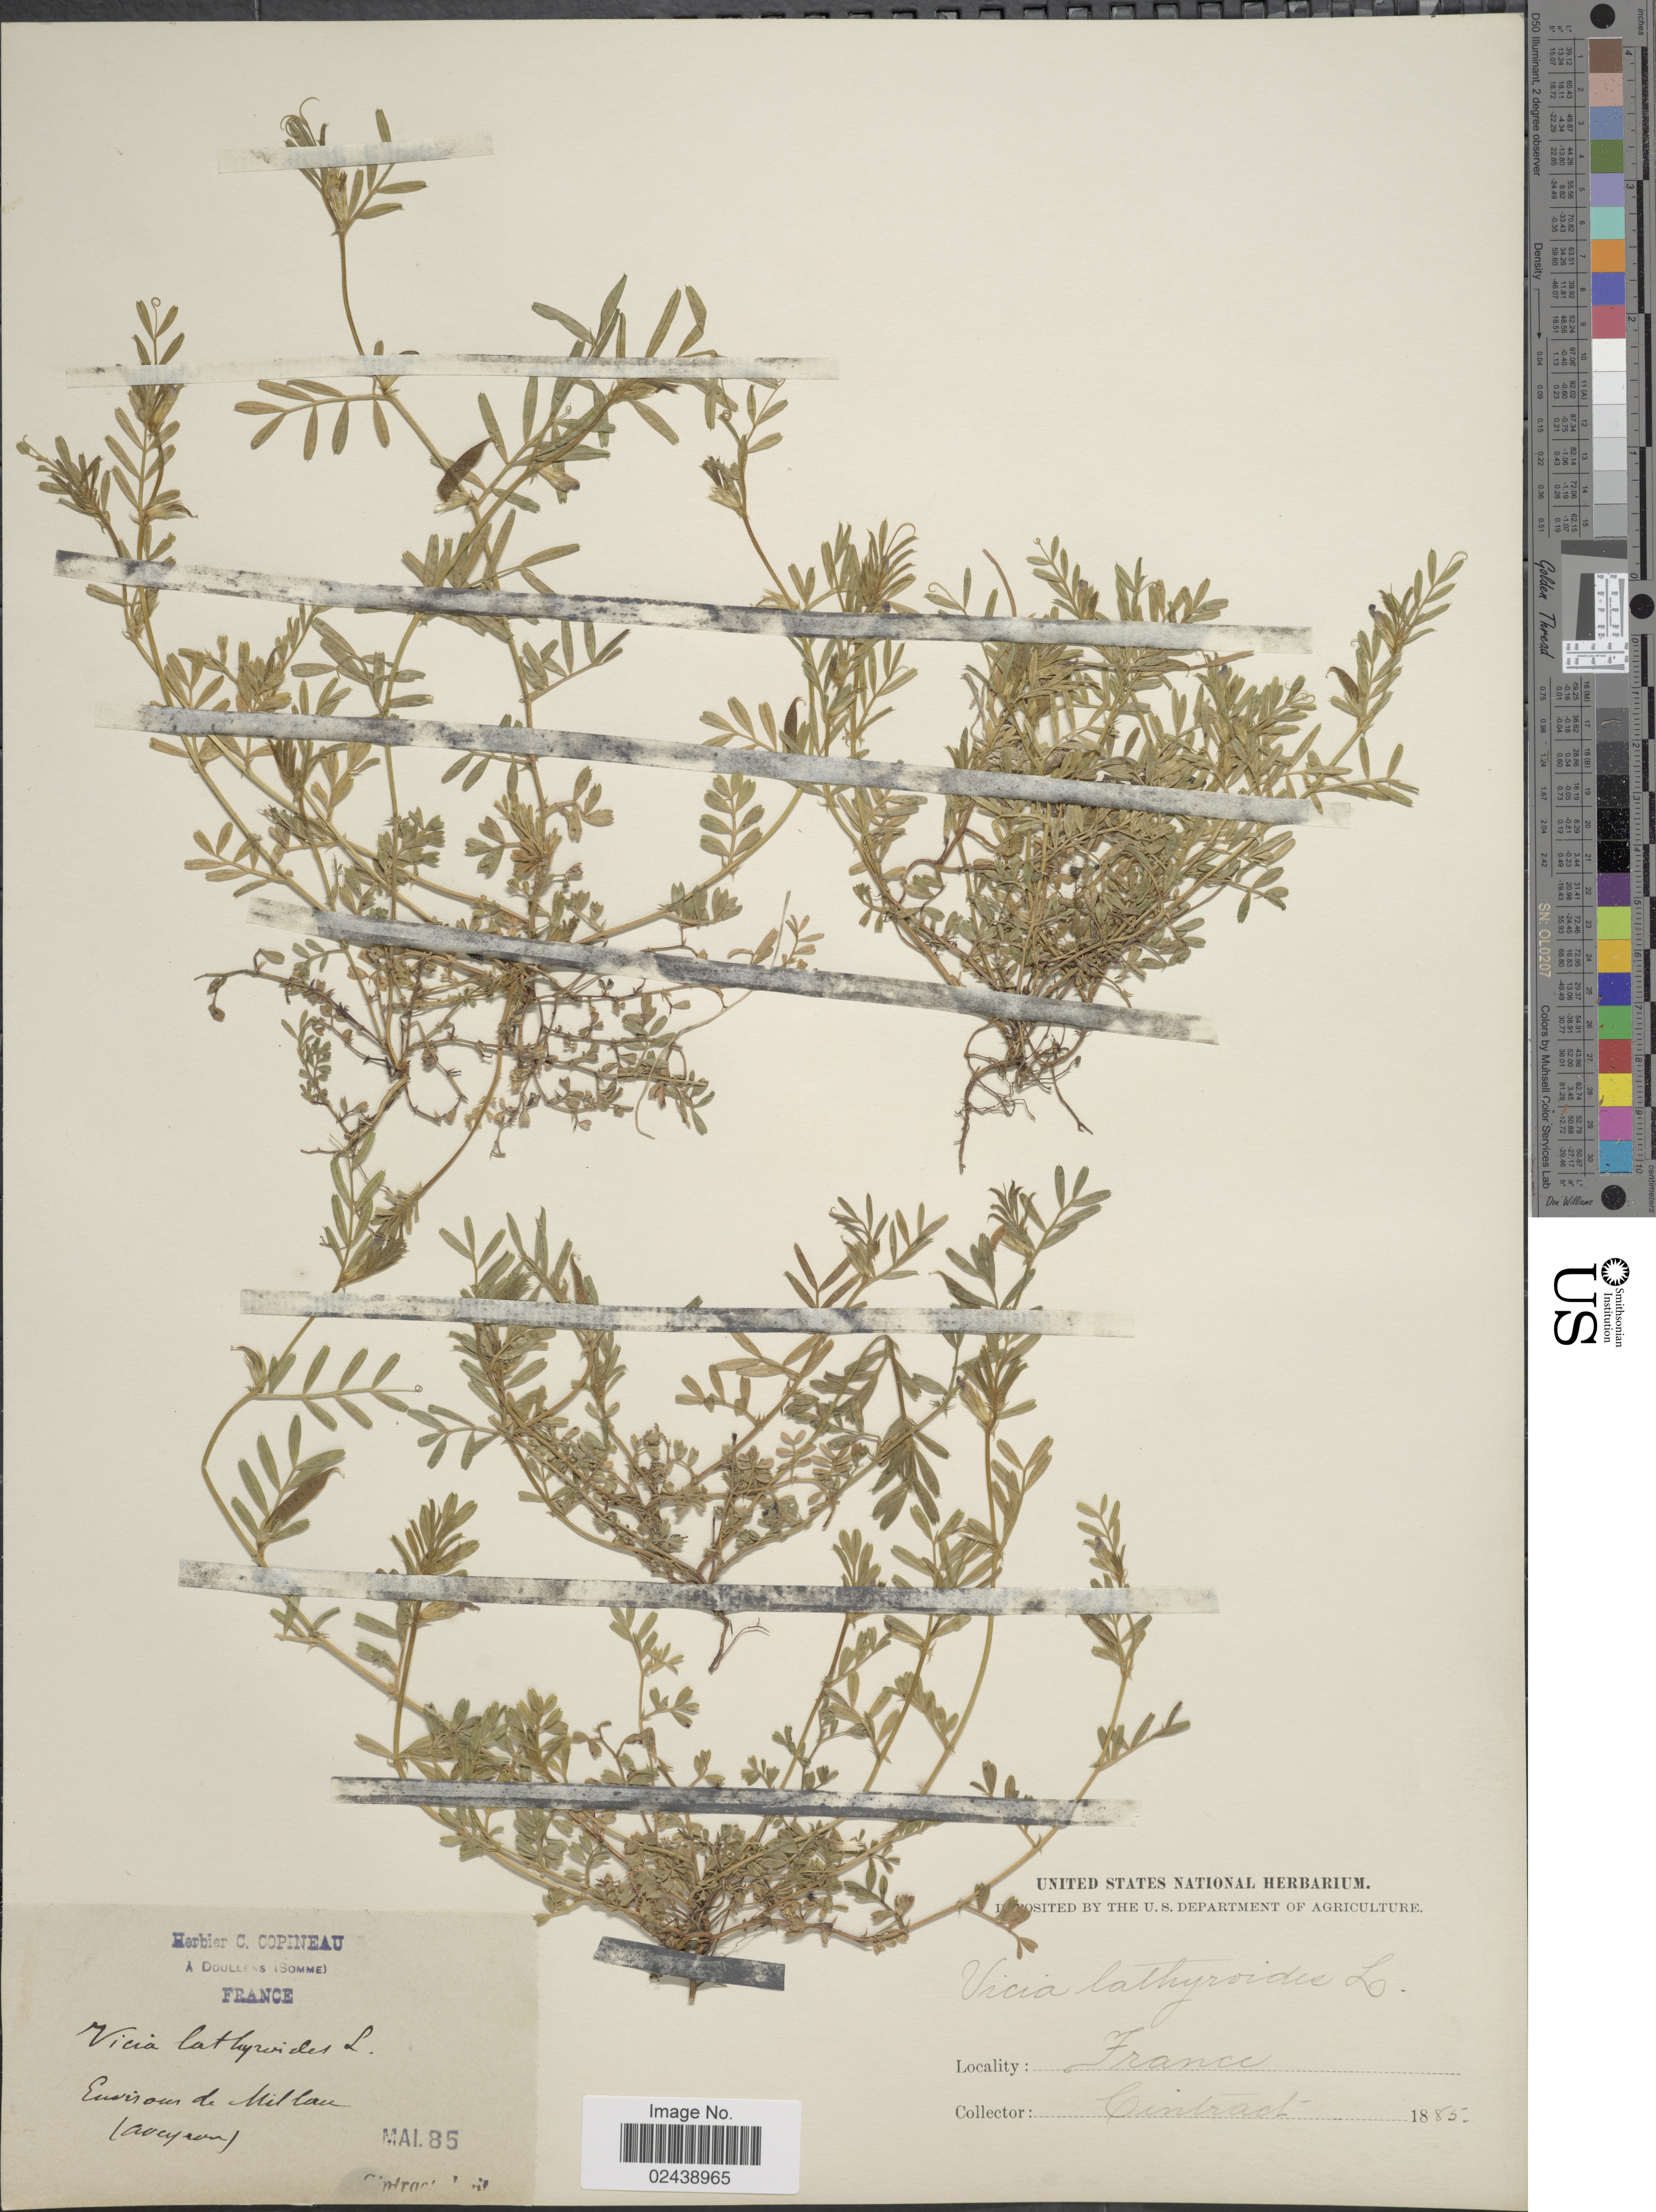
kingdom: Plantae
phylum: Tracheophyta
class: Magnoliopsida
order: Fabales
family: Fabaceae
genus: Vicia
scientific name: Vicia lathyroides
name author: L.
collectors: Cintract, --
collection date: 1885-05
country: France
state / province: Occitanie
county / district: Aveyron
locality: Environs de Millau (Aveyron)